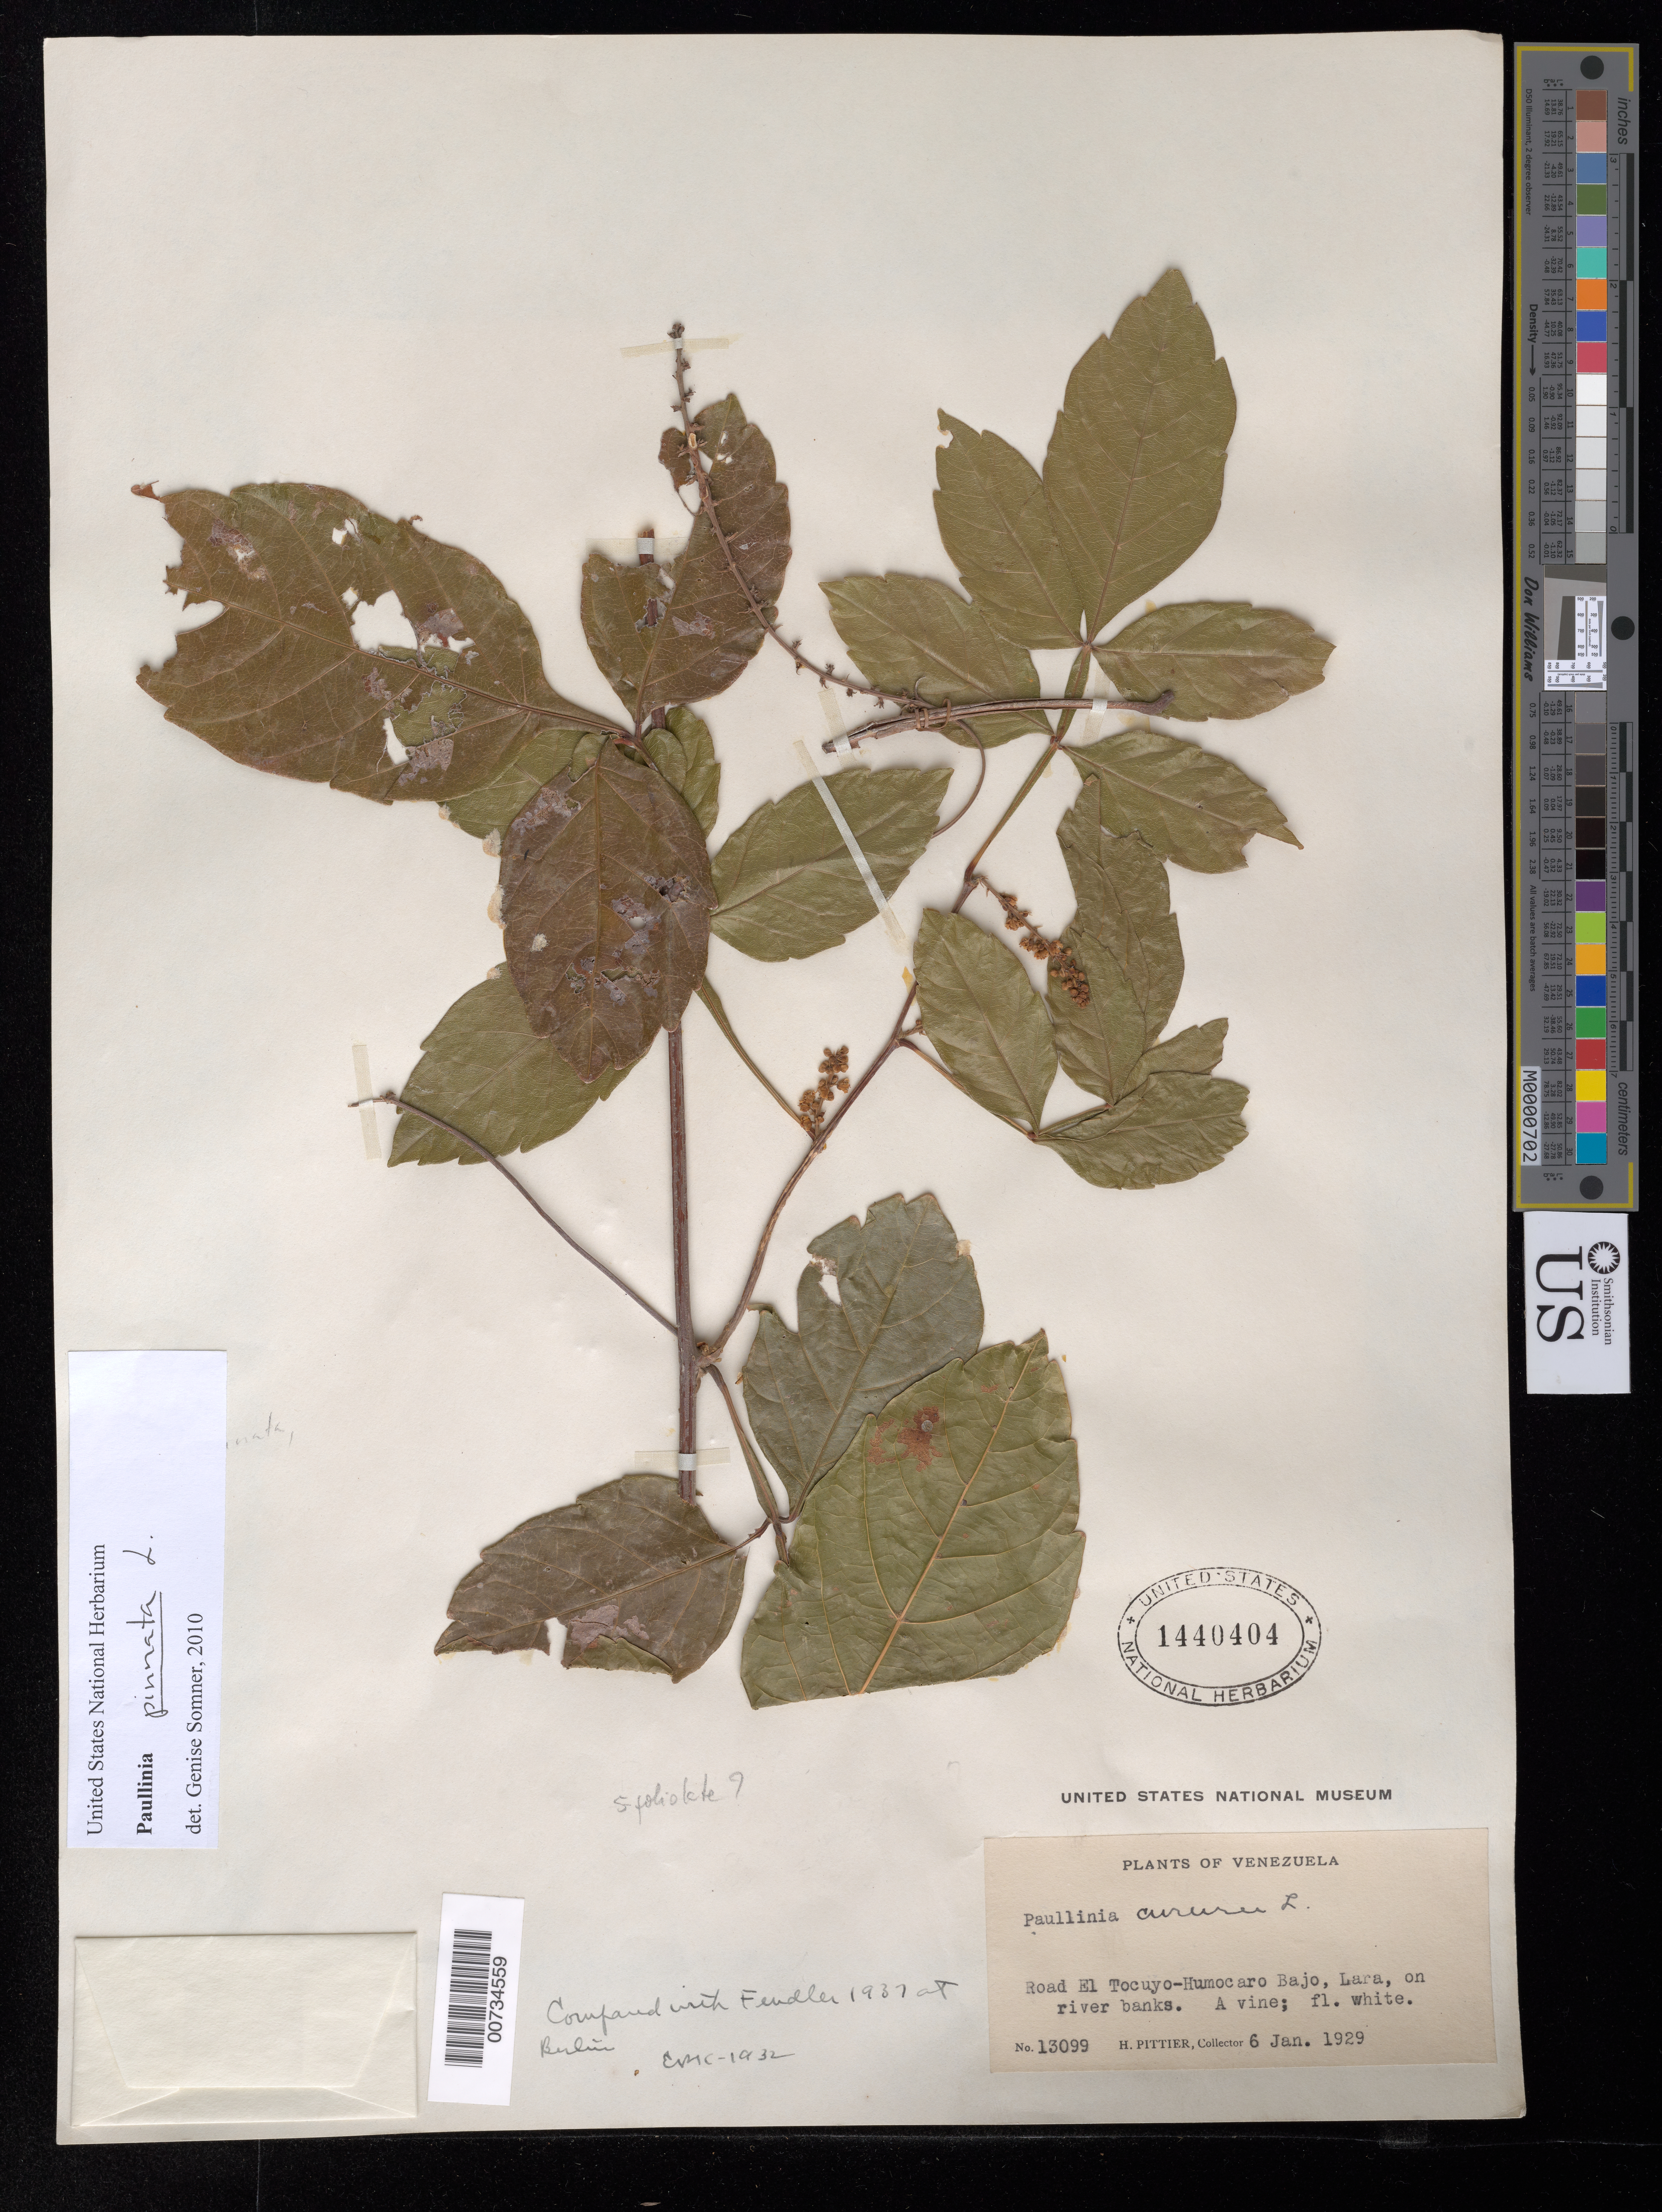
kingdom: Plantae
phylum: Tracheophyta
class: Magnoliopsida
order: Sapindales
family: Sapindaceae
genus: Paullinia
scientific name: Paullinia pinnata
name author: L.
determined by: Somner, G. V.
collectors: H. F. Pittier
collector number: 13099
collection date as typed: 06 Jan 1929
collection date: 1929-01-06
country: Venezuela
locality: Road El Tocuyo-Humocaro Bajo, Lara.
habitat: On river banks.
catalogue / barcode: US 1440404